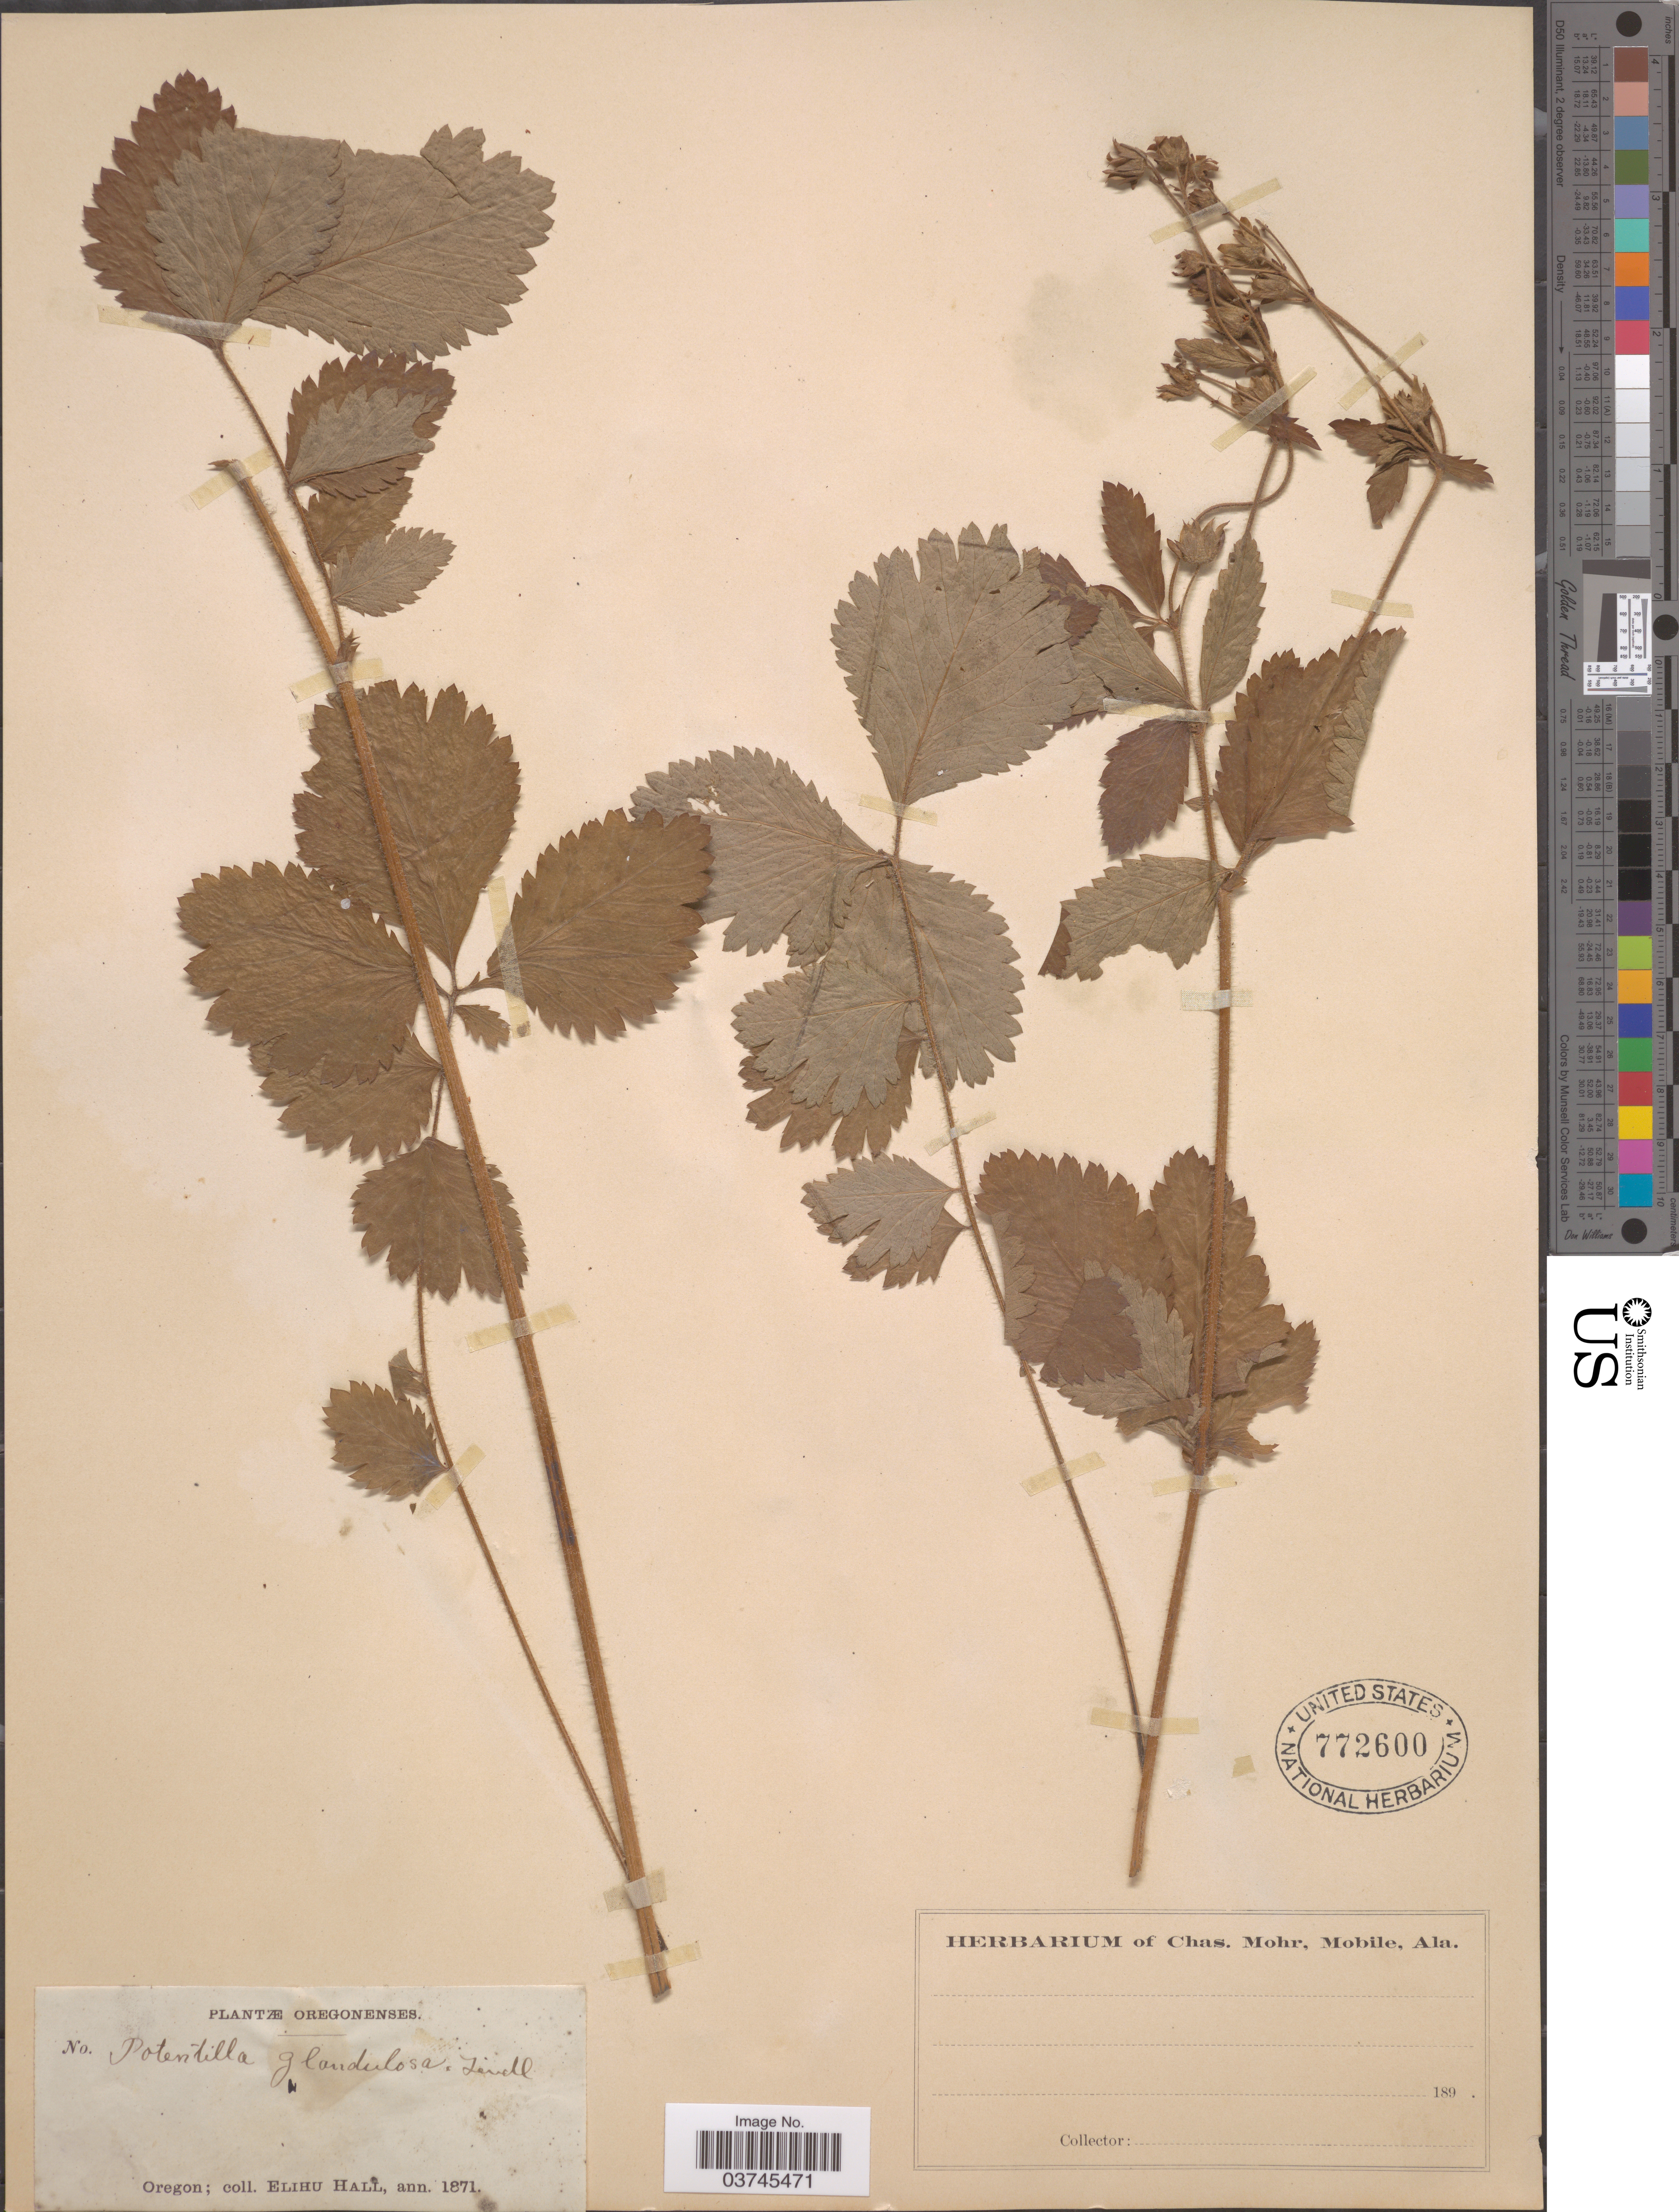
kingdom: Plantae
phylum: Tracheophyta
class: Magnoliopsida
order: Rosales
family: Rosaceae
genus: Drymocallis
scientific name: Drymocallis glandulosa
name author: (Lindl.) Rydb.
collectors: E. Hall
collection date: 1871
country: United States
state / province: Oregon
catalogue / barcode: US 772600